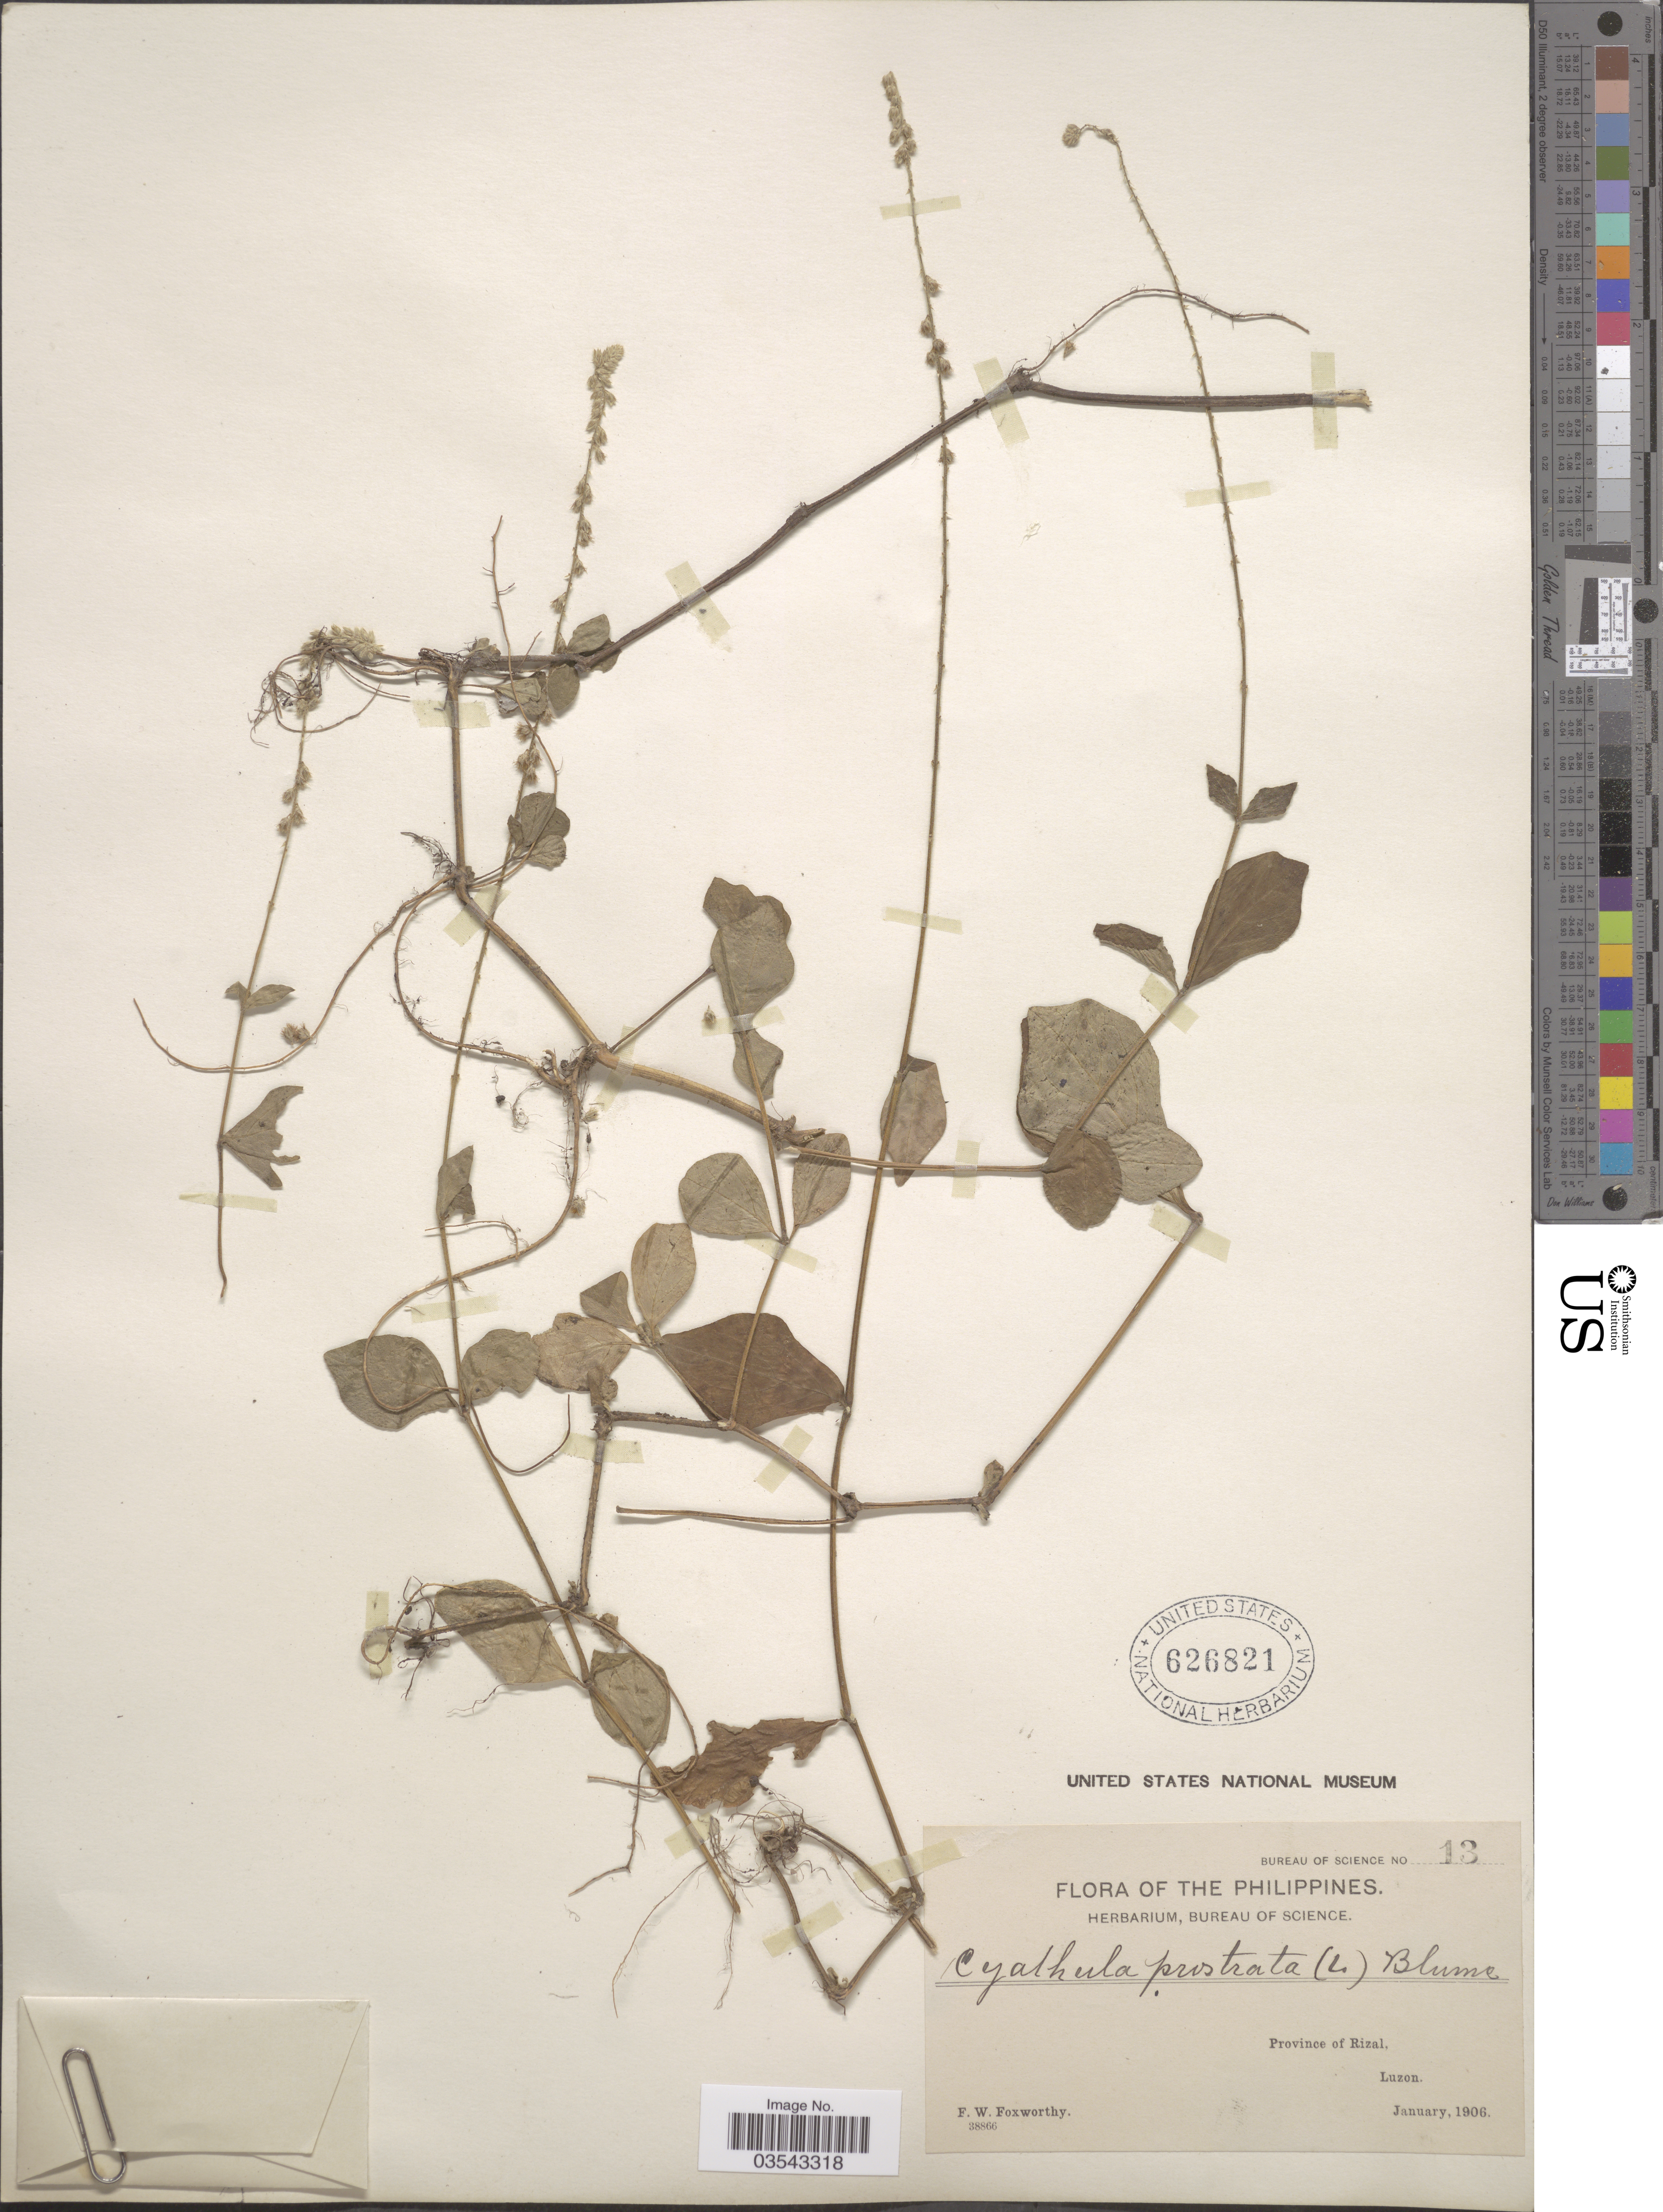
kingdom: Plantae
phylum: Tracheophyta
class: Magnoliopsida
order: Caryophyllales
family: Amaranthaceae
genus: Cyathula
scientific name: Cyathula prostrata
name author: (L.) Blume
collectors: F. W. Foxworthy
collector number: Bureau of Science 13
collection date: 1906-01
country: Philippines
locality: Province of Rizal, Luzon.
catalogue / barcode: US 626821